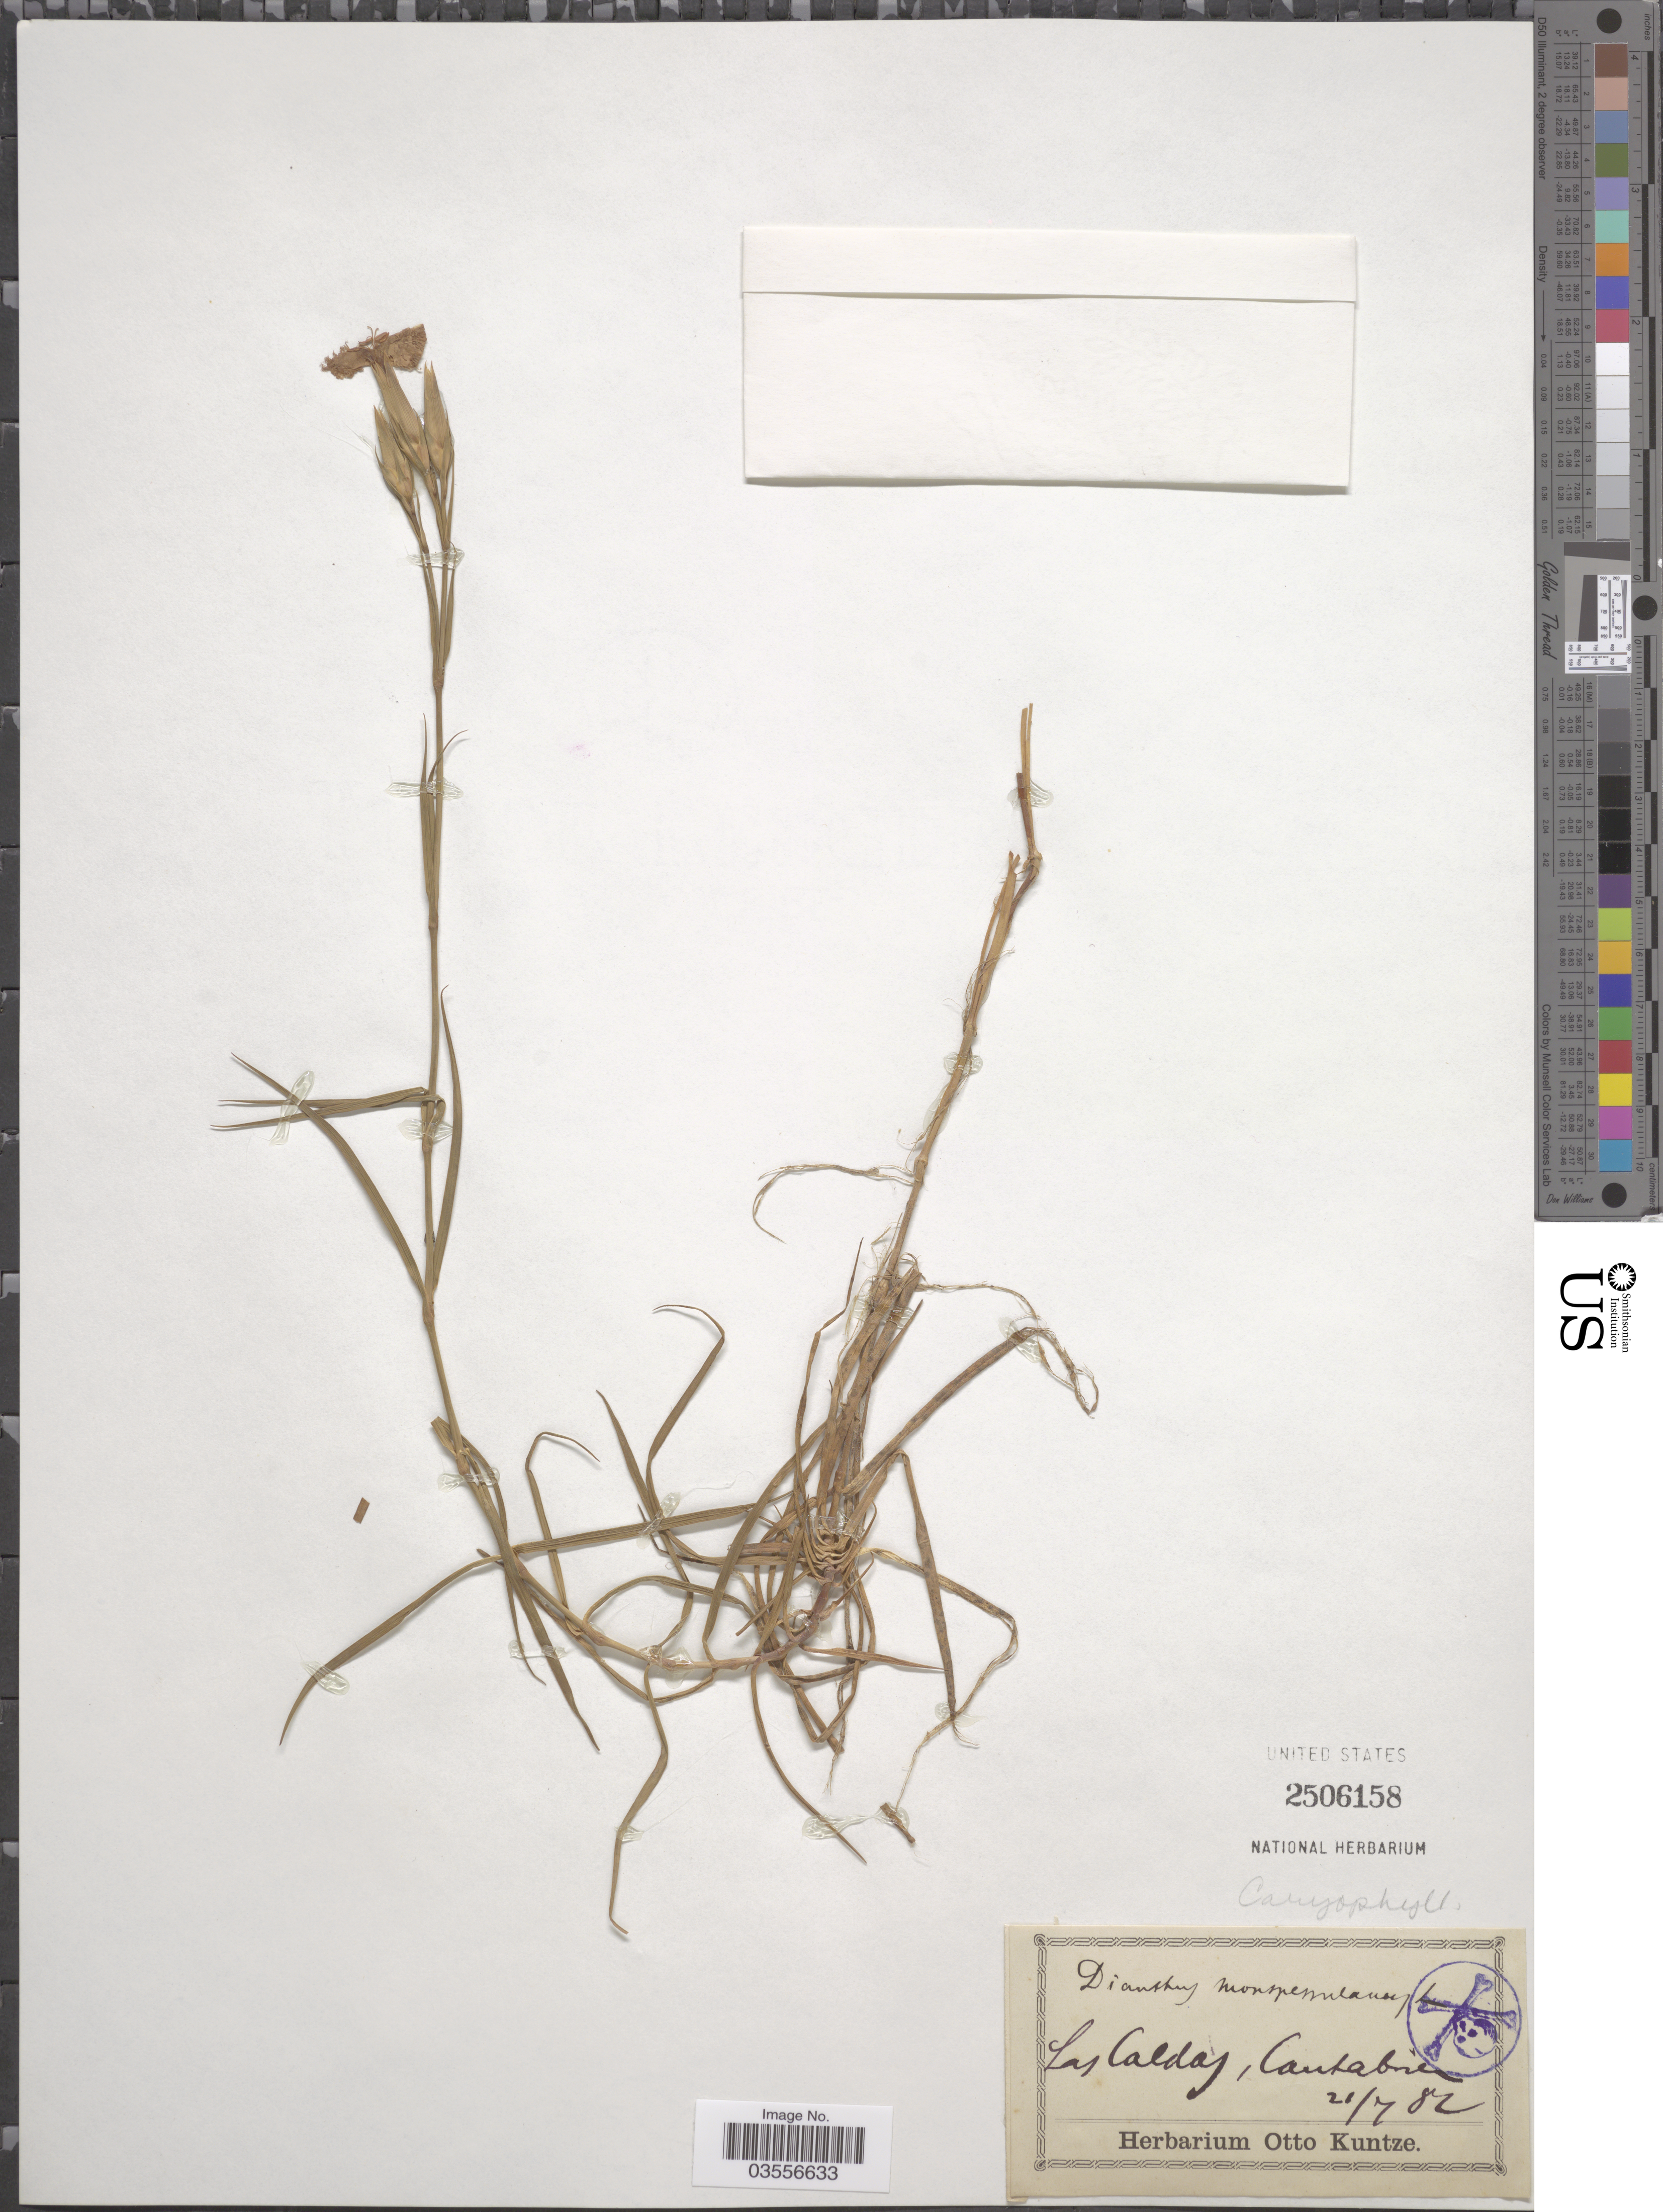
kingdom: Plantae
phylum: Tracheophyta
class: Magnoliopsida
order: Caryophyllales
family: Caryophyllaceae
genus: Dianthus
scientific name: Dianthus monspessulanus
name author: L.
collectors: ex herb. Otto Kuntze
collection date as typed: Transcribed d/m/y: 21/7/82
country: Spain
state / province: Cantabria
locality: Las Caldas.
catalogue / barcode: US 2506158